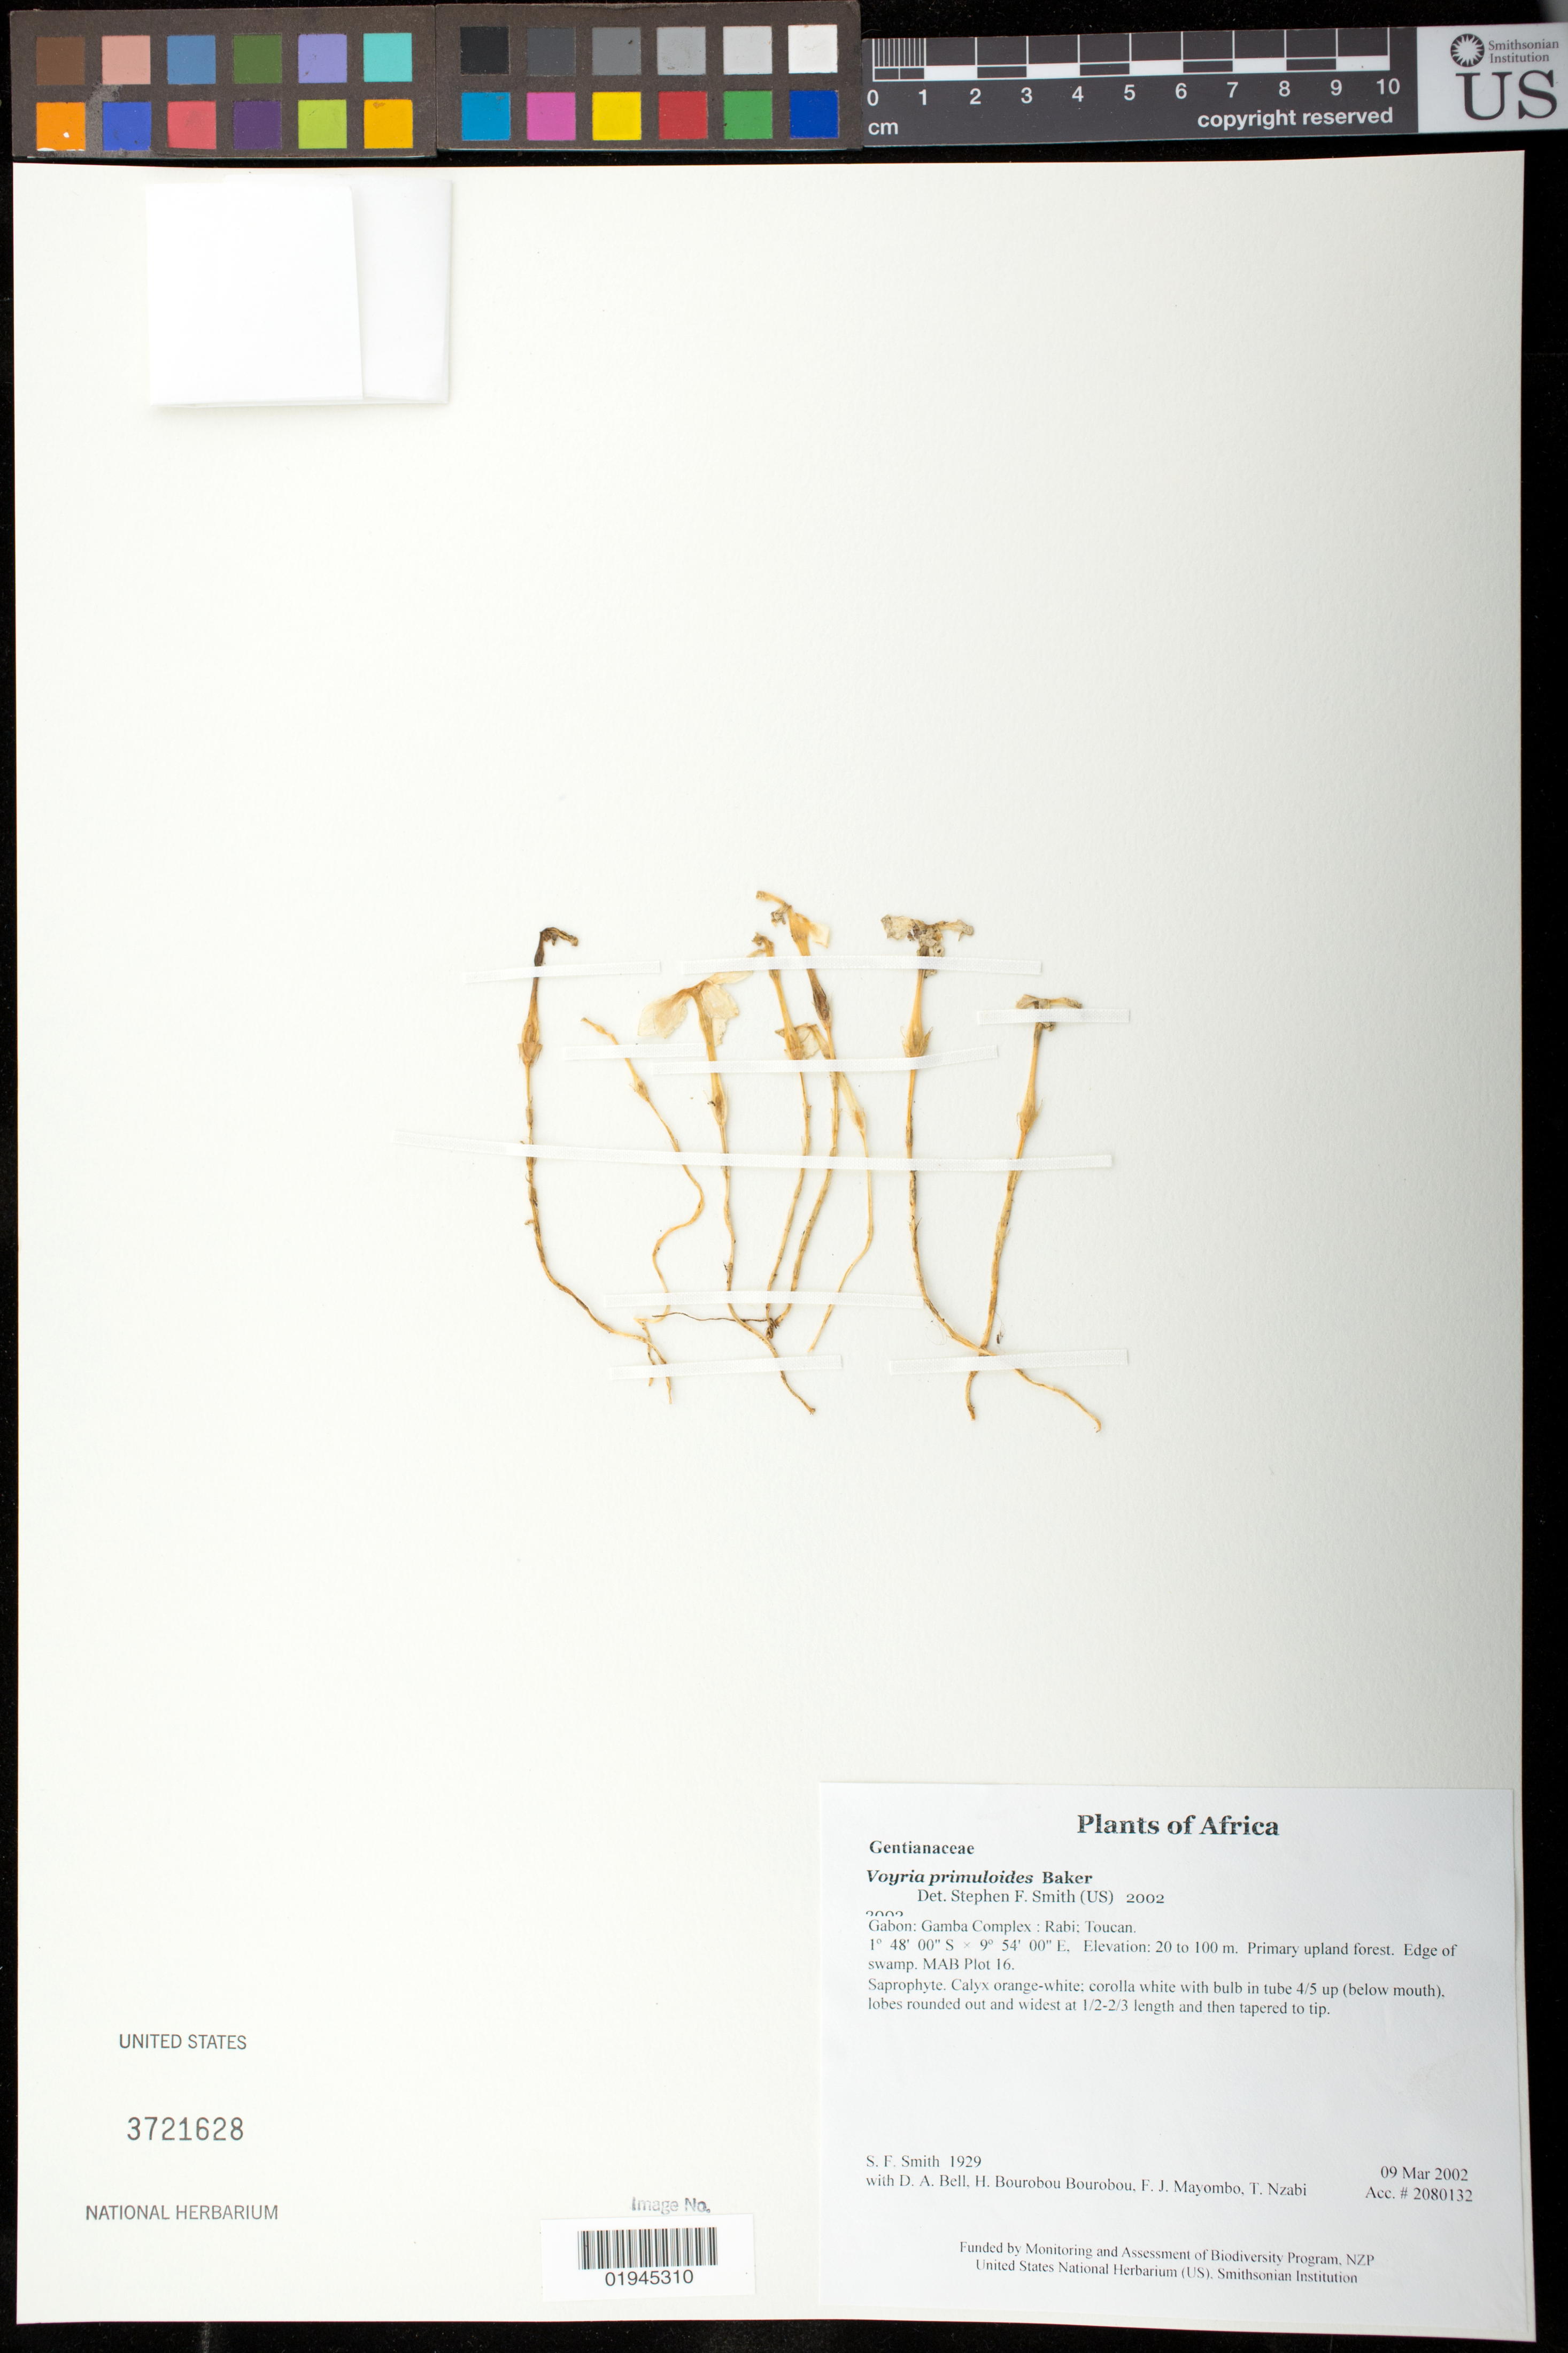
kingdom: Plantae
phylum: Tracheophyta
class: Magnoliopsida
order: Gentianales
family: Gentianaceae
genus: Voyria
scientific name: Voyria primuloides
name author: Baker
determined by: Smith, Stephen F., (US), NMNH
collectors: S.F. Smith, D. A. Bell, H. Bourobou Bourobou & F. J. Mayombo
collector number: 1929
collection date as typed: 09 Mar 2002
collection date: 2002-03-09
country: Gabon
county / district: Gamba Complex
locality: Rabi; Toucan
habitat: Primary upland forest. Edge of swamp. MAB Plot 16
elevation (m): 20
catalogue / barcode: US 3721628